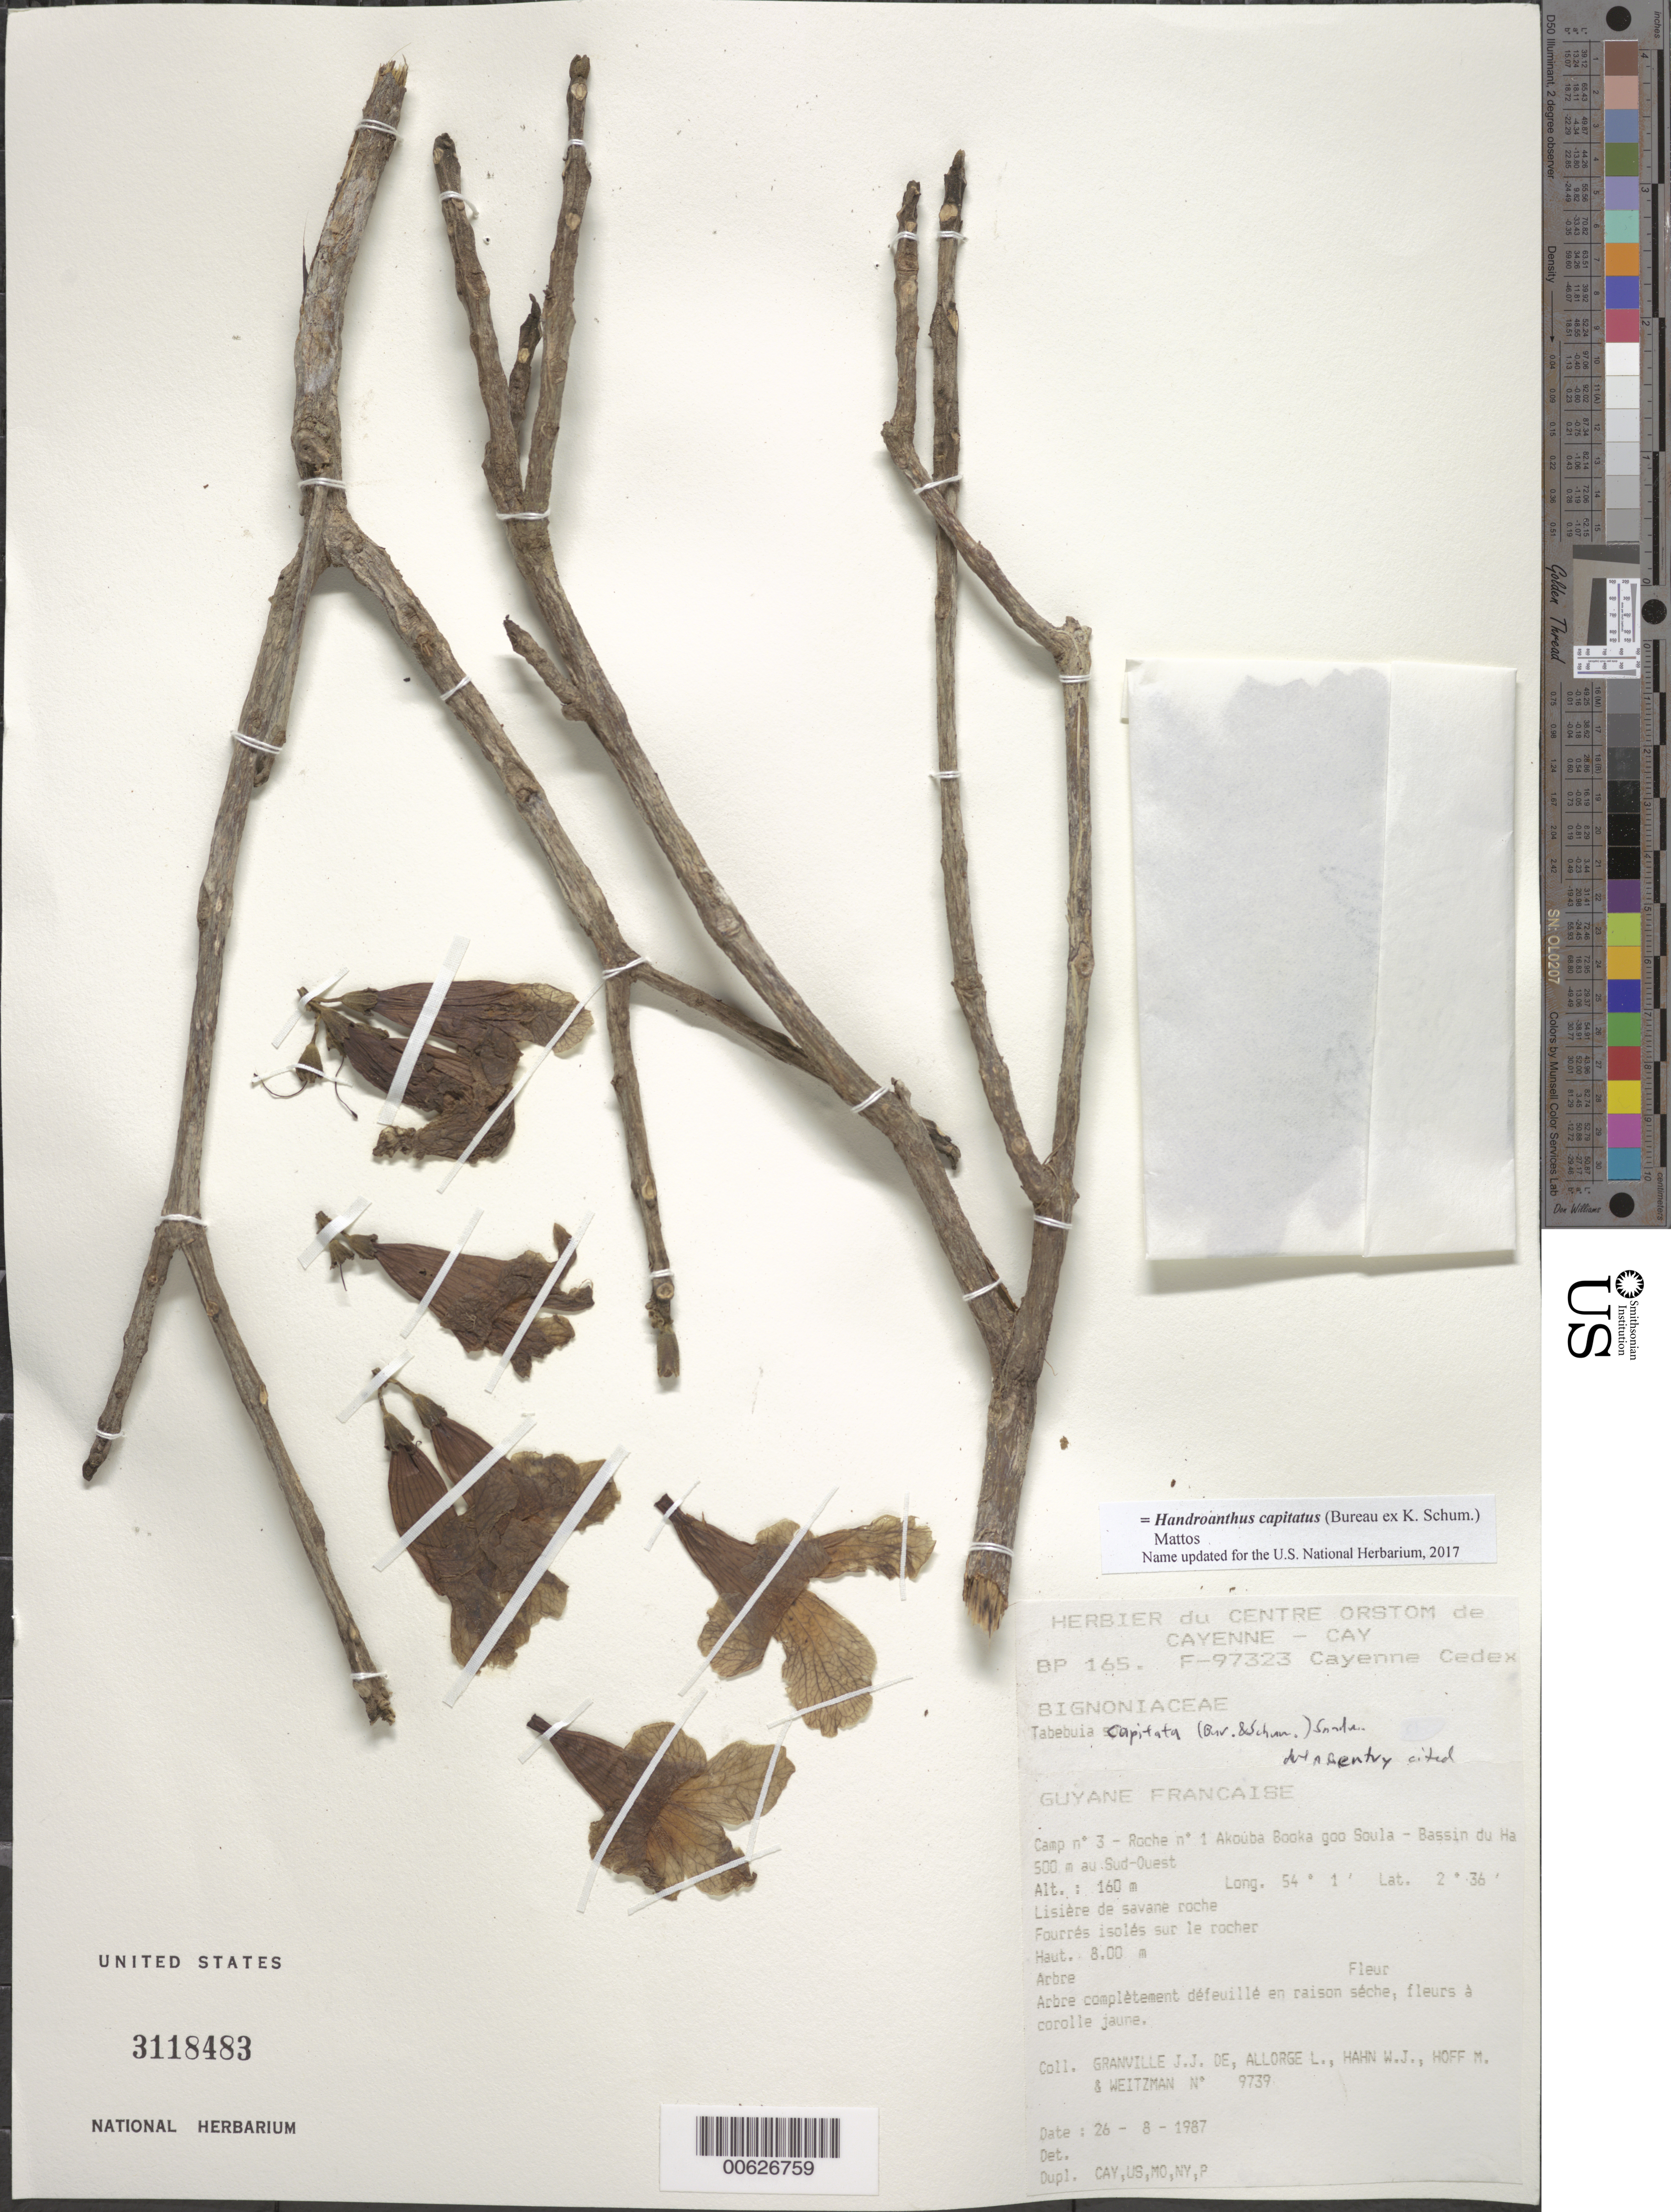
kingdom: Plantae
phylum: Tracheophyta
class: Magnoliopsida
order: Lamiales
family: Bignoniaceae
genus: Handroanthus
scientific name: Handroanthus capitatus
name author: (Bureau ex K. Schum.) Mattos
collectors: J.-J. de Granville, L. Allorge, W. J. Hahn, M. Hoff & A. L. Weitzman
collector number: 9739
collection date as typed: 26-Aug-87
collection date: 1987-08-26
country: French Guiana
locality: Akouba Booka goo Soula, Camp #3, Roche no. 1, Bassin du Haut-Marouini, 500 m au Sud-Ouest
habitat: Liseiere de savane roche. Fourres isoles sur le rocher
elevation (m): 160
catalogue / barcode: US 3118483